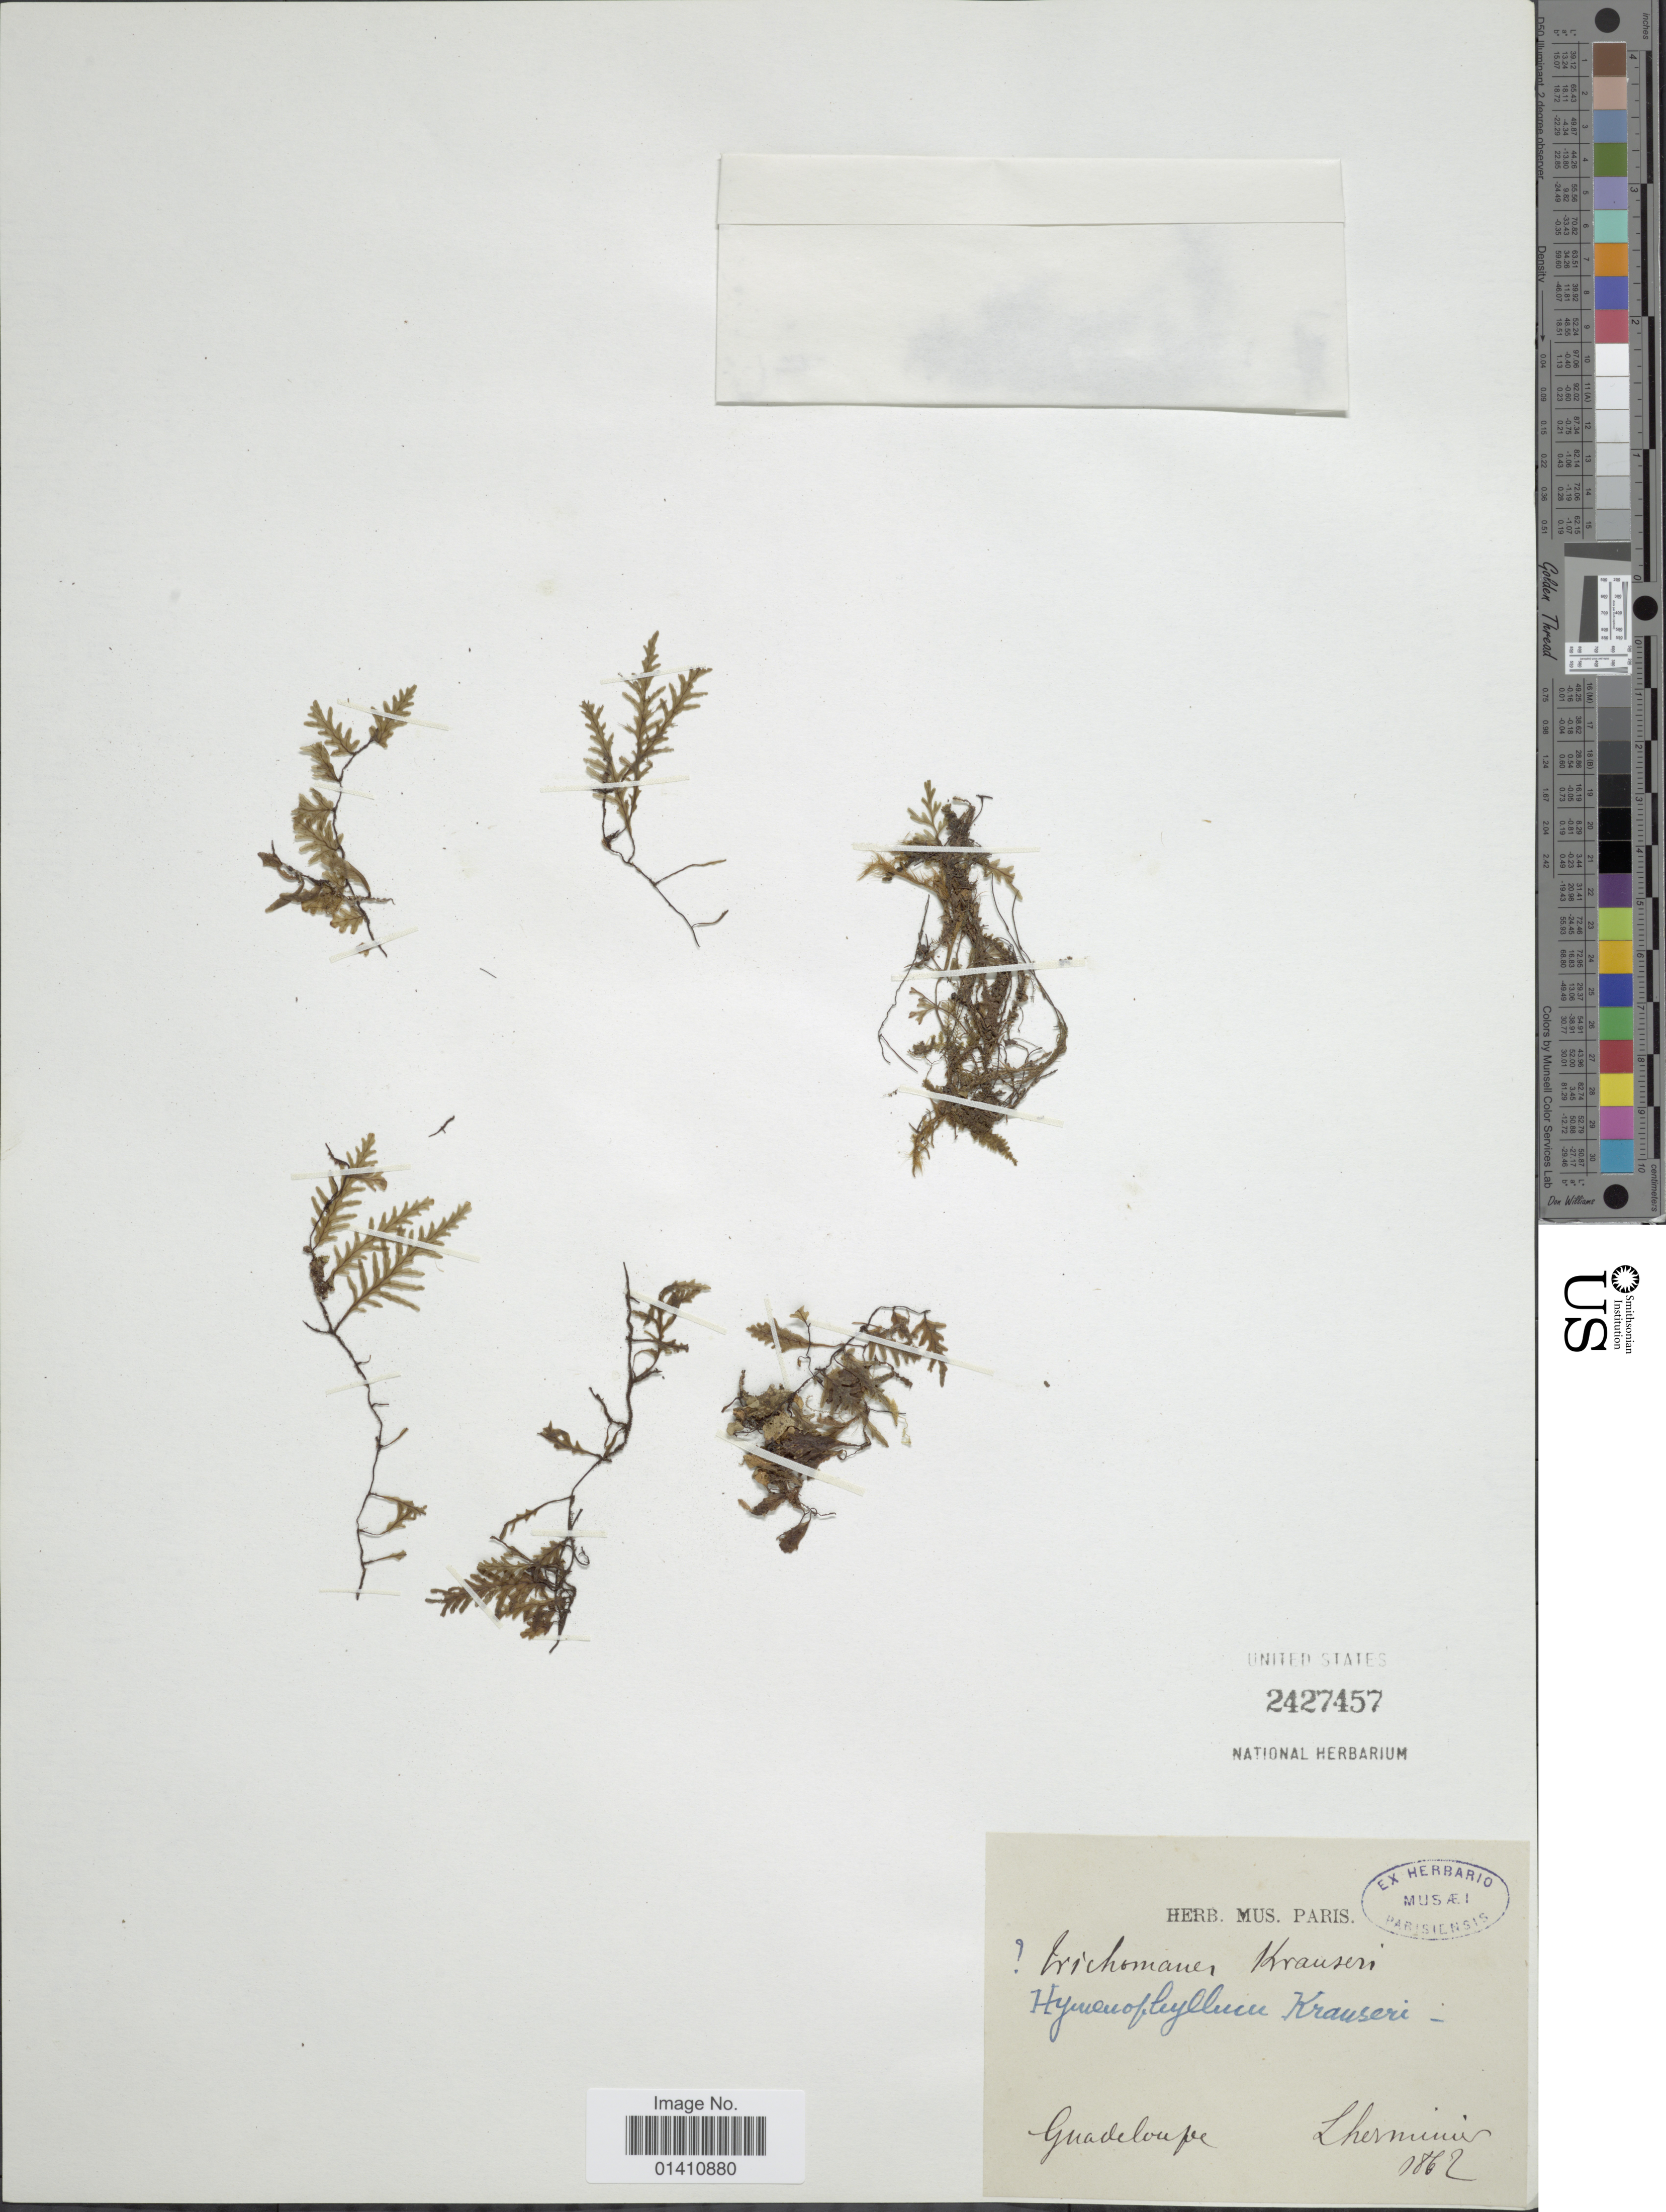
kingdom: Plantae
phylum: Tracheophyta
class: Polypodiopsida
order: Hymenophyllales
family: Hymenophyllaceae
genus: Didymoglossum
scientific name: Didymoglossum kraussii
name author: (Hook. & Grev.) C. Presl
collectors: F. L'Herminier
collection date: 1862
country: Guadeloupe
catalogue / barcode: US 2427457